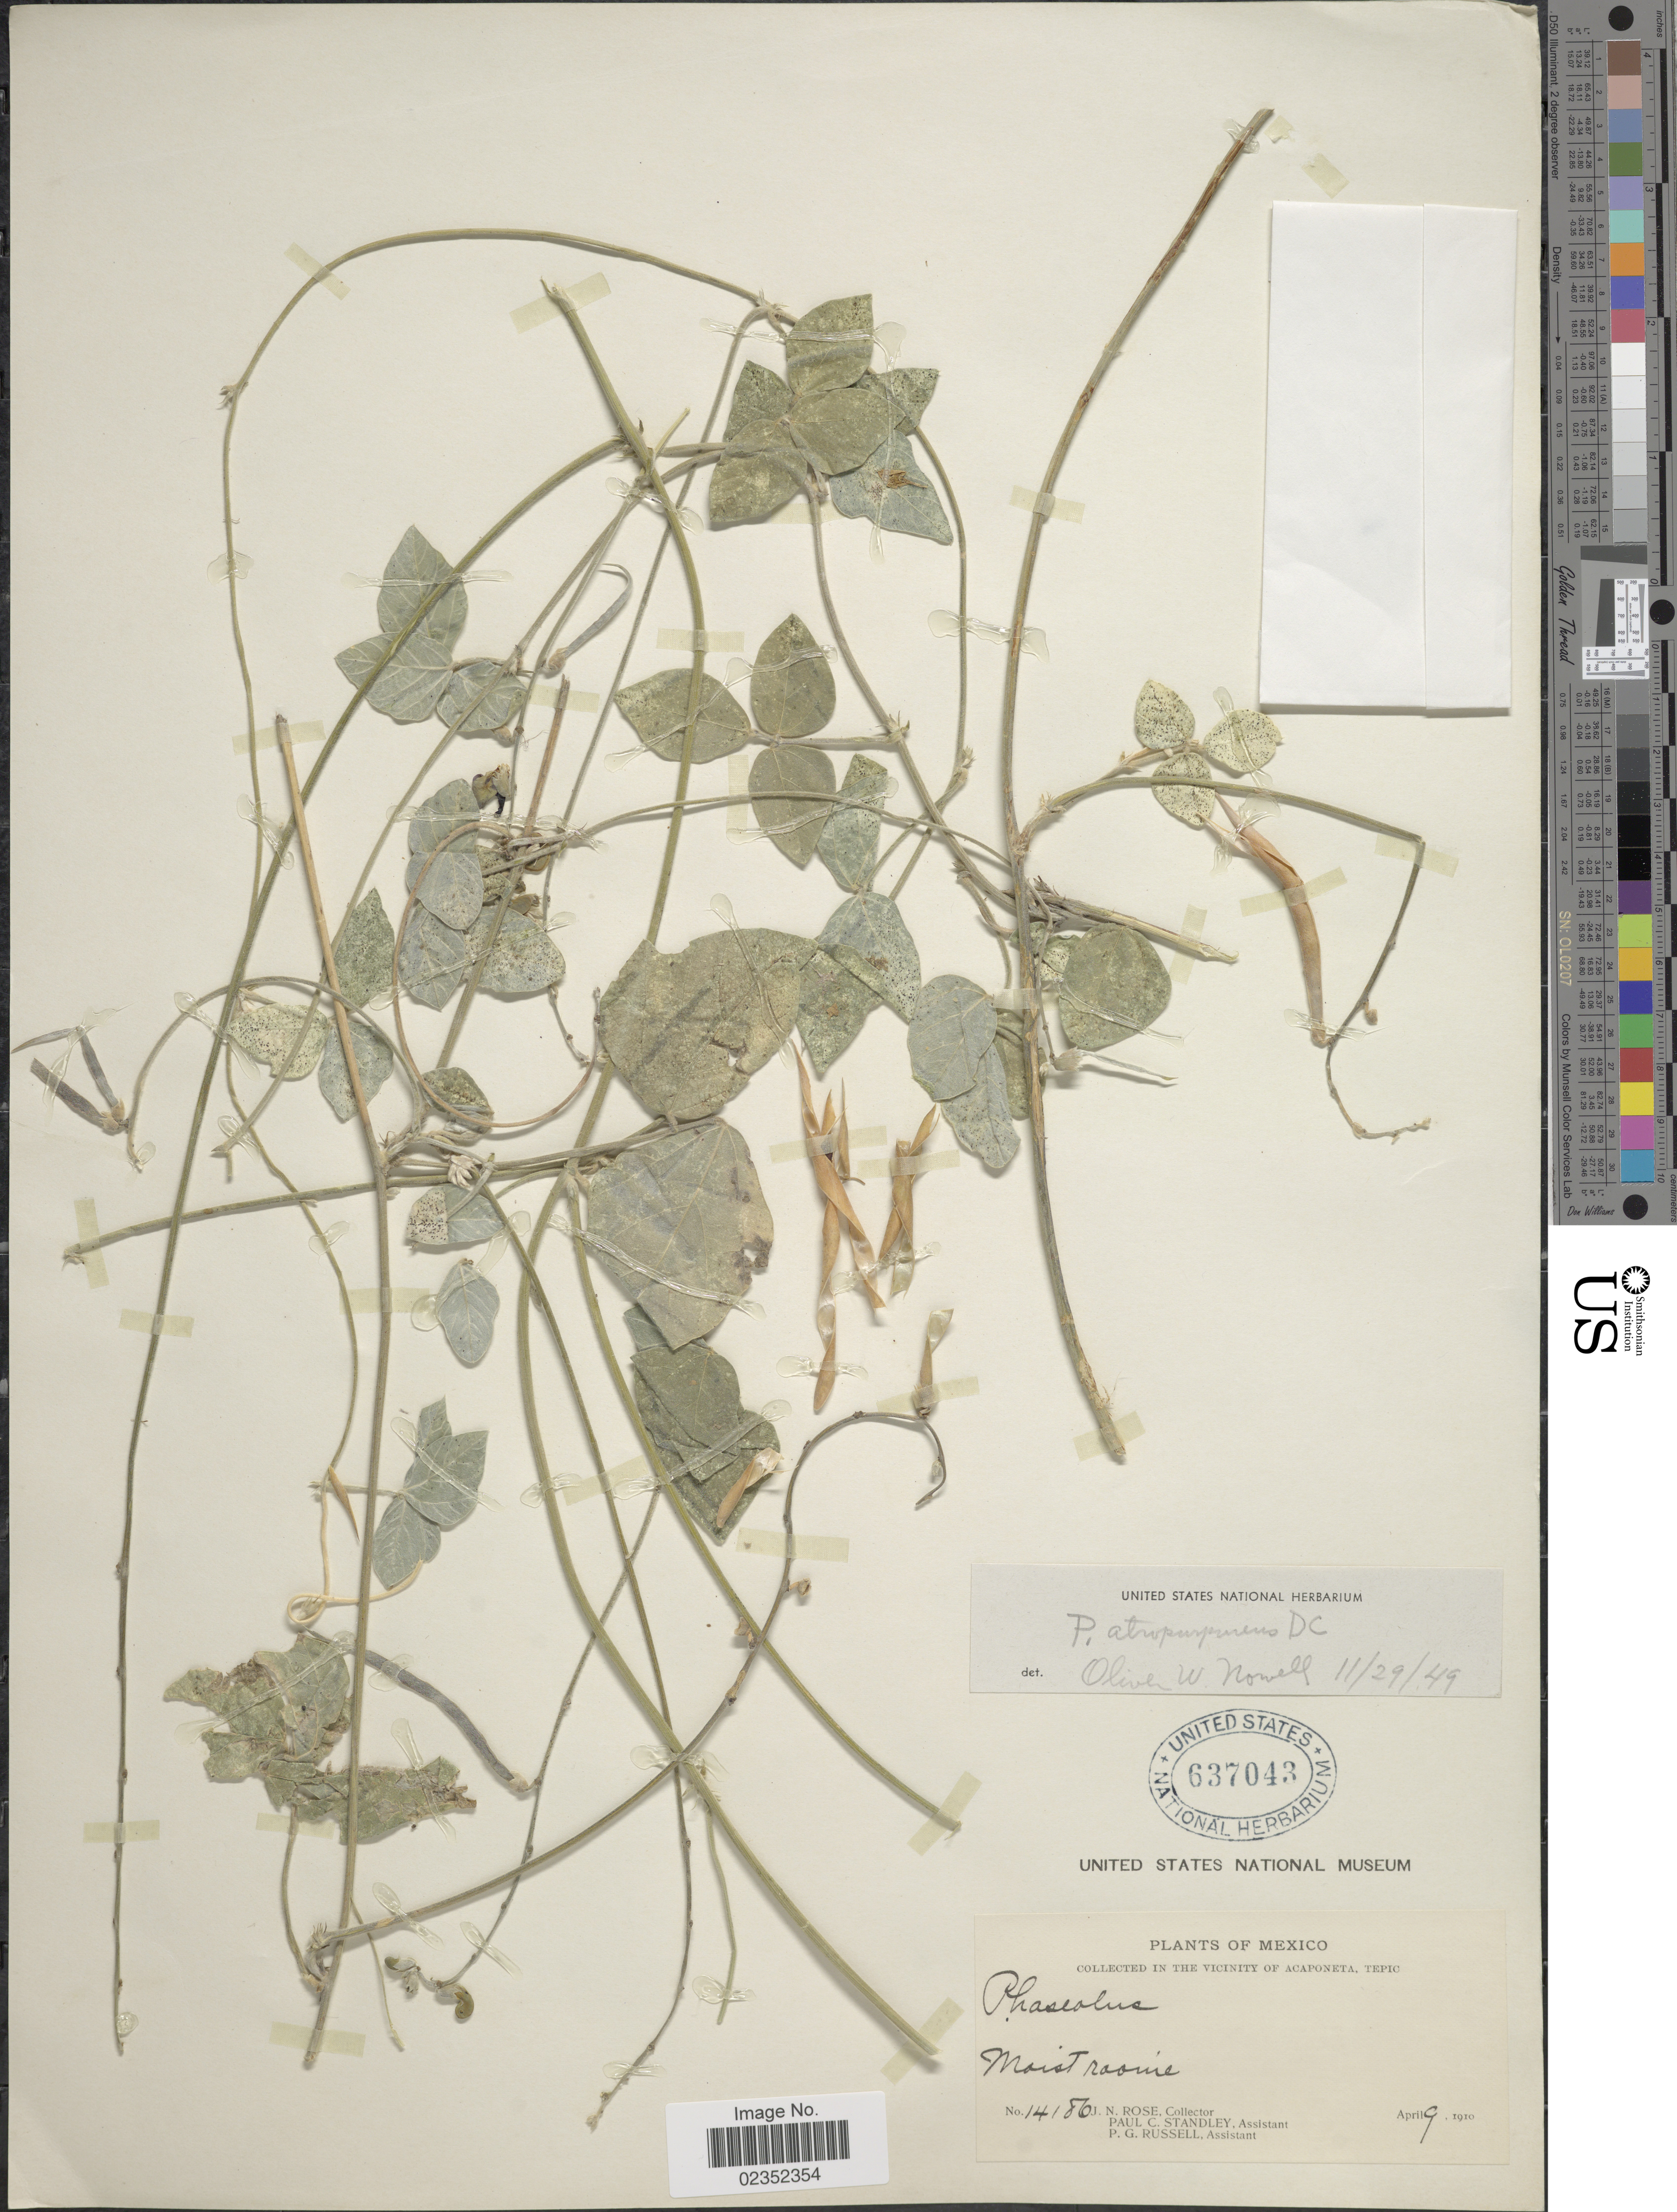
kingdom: Plantae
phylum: Tracheophyta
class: Magnoliopsida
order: Fabales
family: Fabaceae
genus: Macroptilium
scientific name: Macroptilium atropurpureum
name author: (DC.) Urb.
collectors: J. N. Rose, P. C. Standley & P. G. Russell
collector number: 14186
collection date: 1910-04-09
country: Mexico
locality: Vicinity of Acaponeta, Tepic.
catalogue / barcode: US 637043